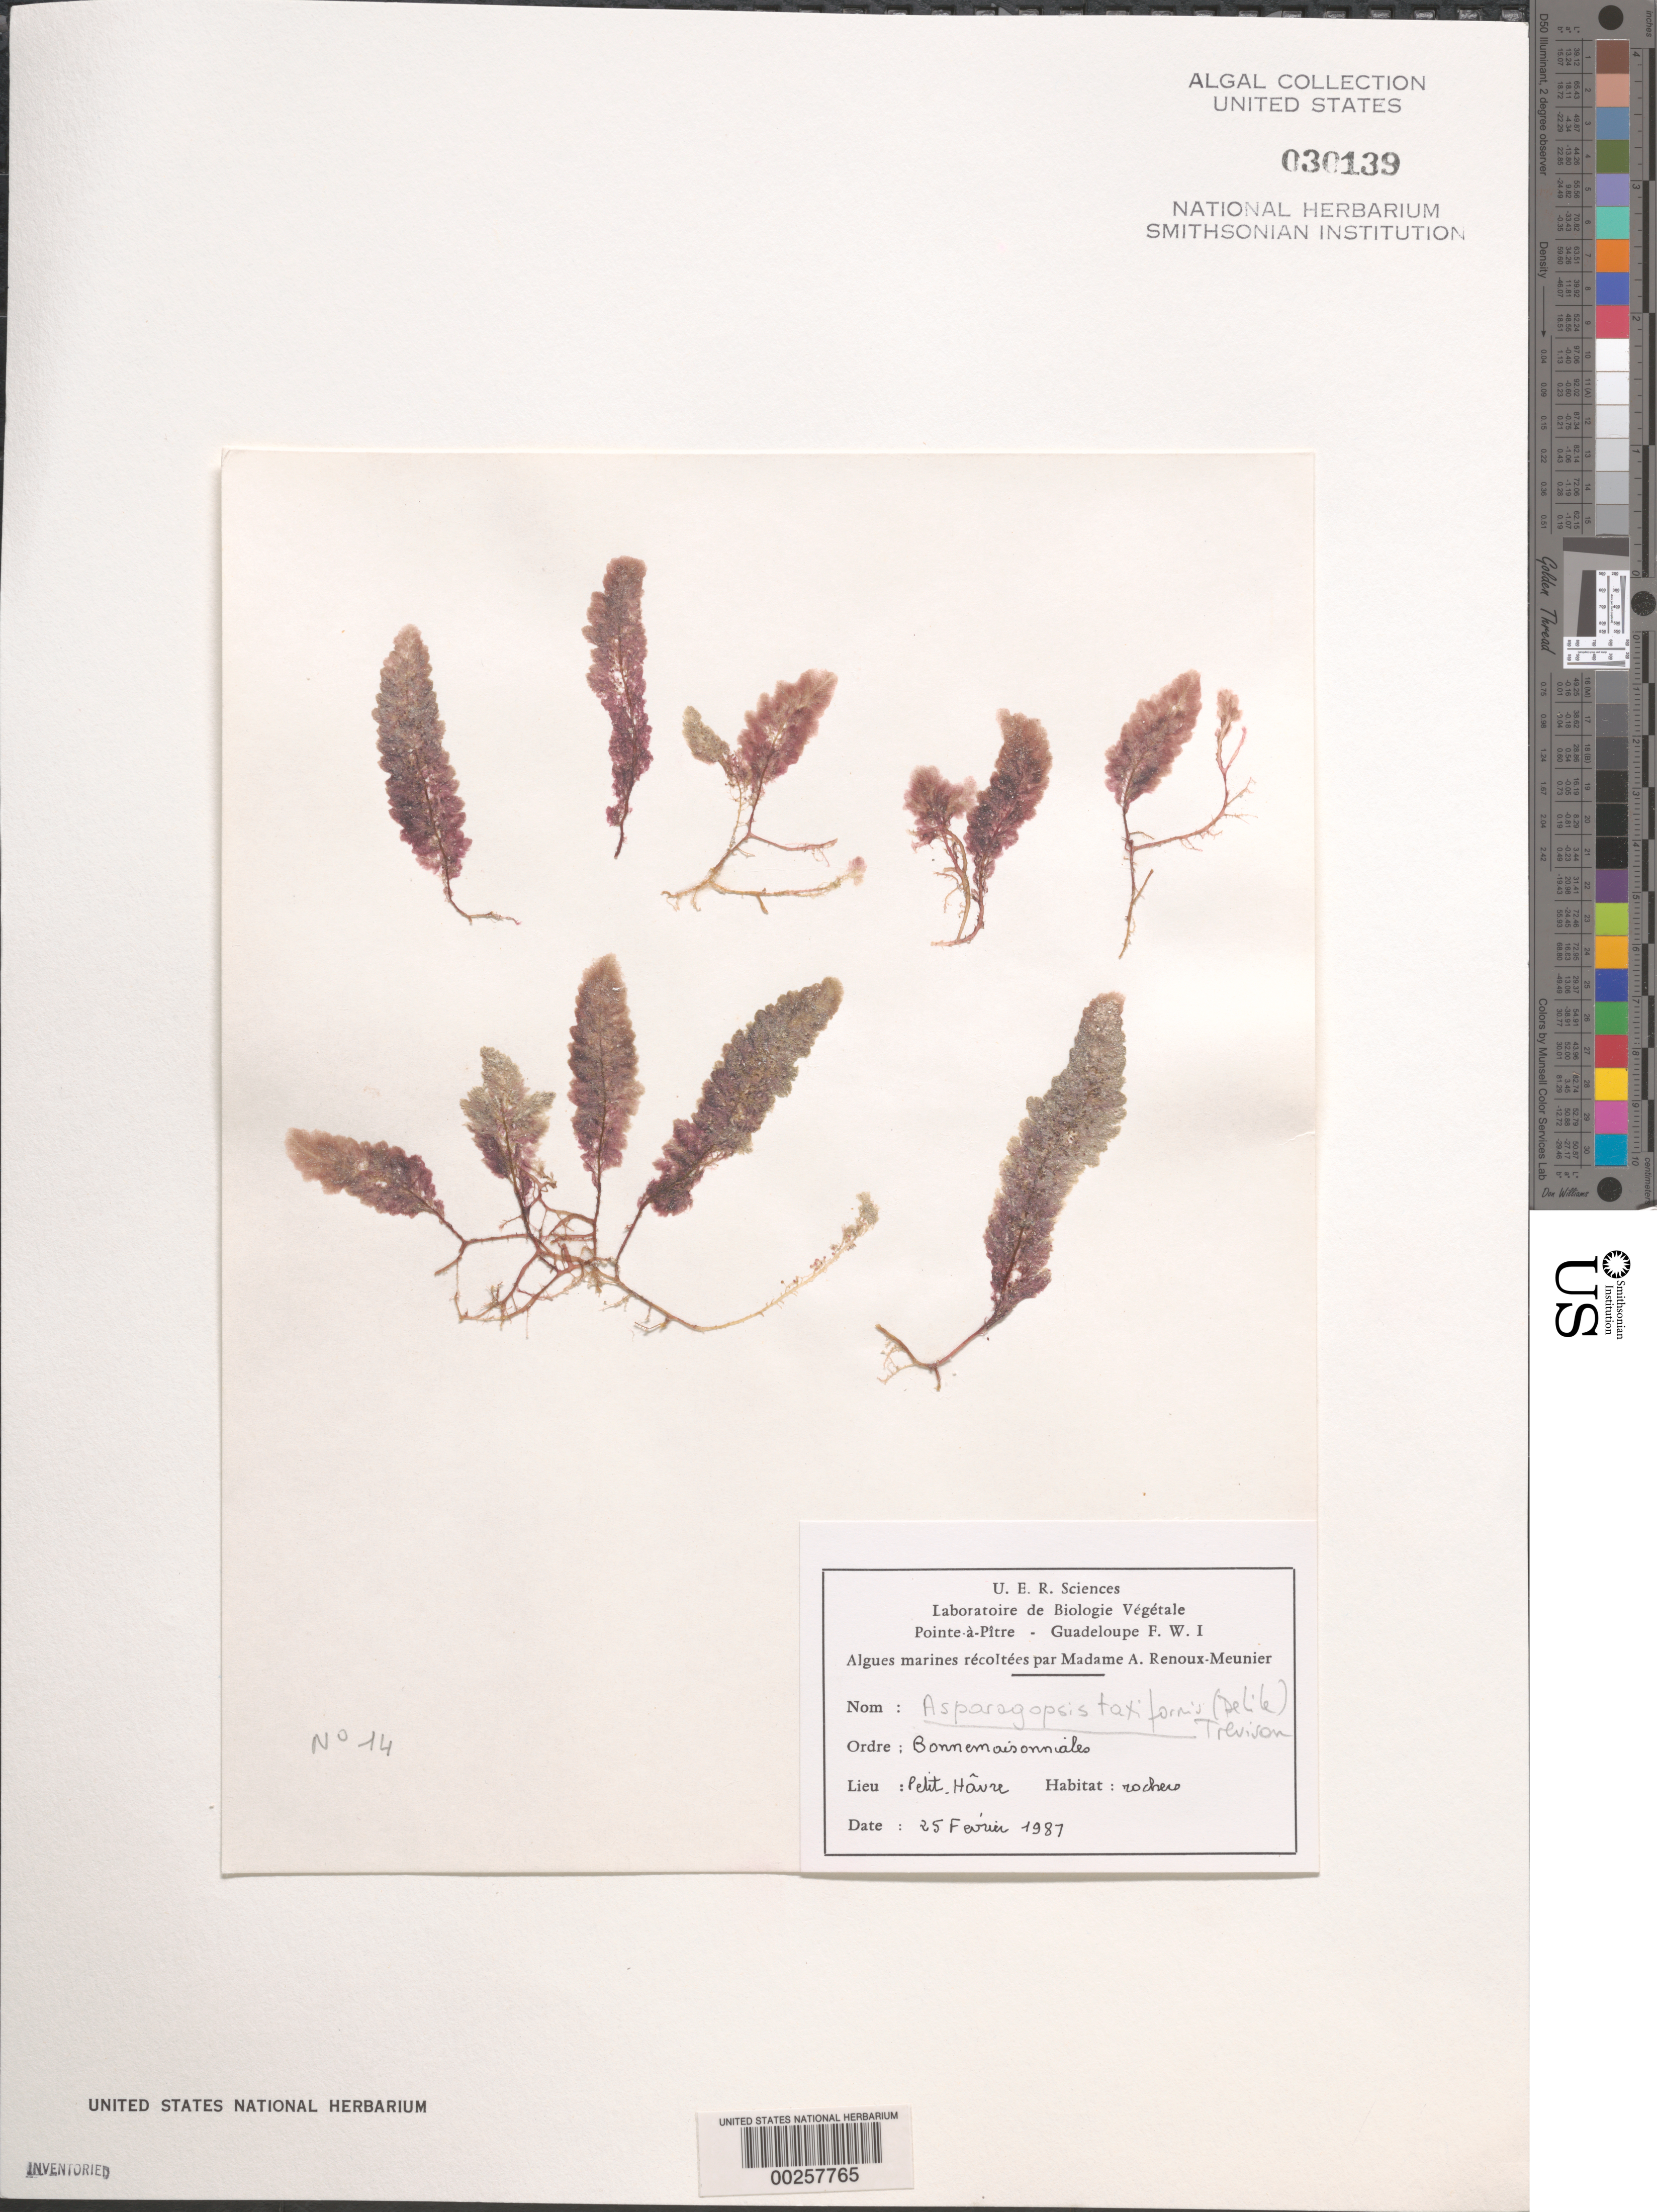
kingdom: Plantae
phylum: Rhodophyta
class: Florideophyceae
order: Bonnemaisoniales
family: Bonnemaisoniaceae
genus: Asparagopsis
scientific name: Asparagopsis taxiformis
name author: (Delile) Trevis.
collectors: A. Renoux-Meunier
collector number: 14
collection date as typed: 25 Feb 1987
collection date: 1987-02-25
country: Guadeloupe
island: Grande Terre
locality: Petit Havre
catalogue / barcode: US 30139